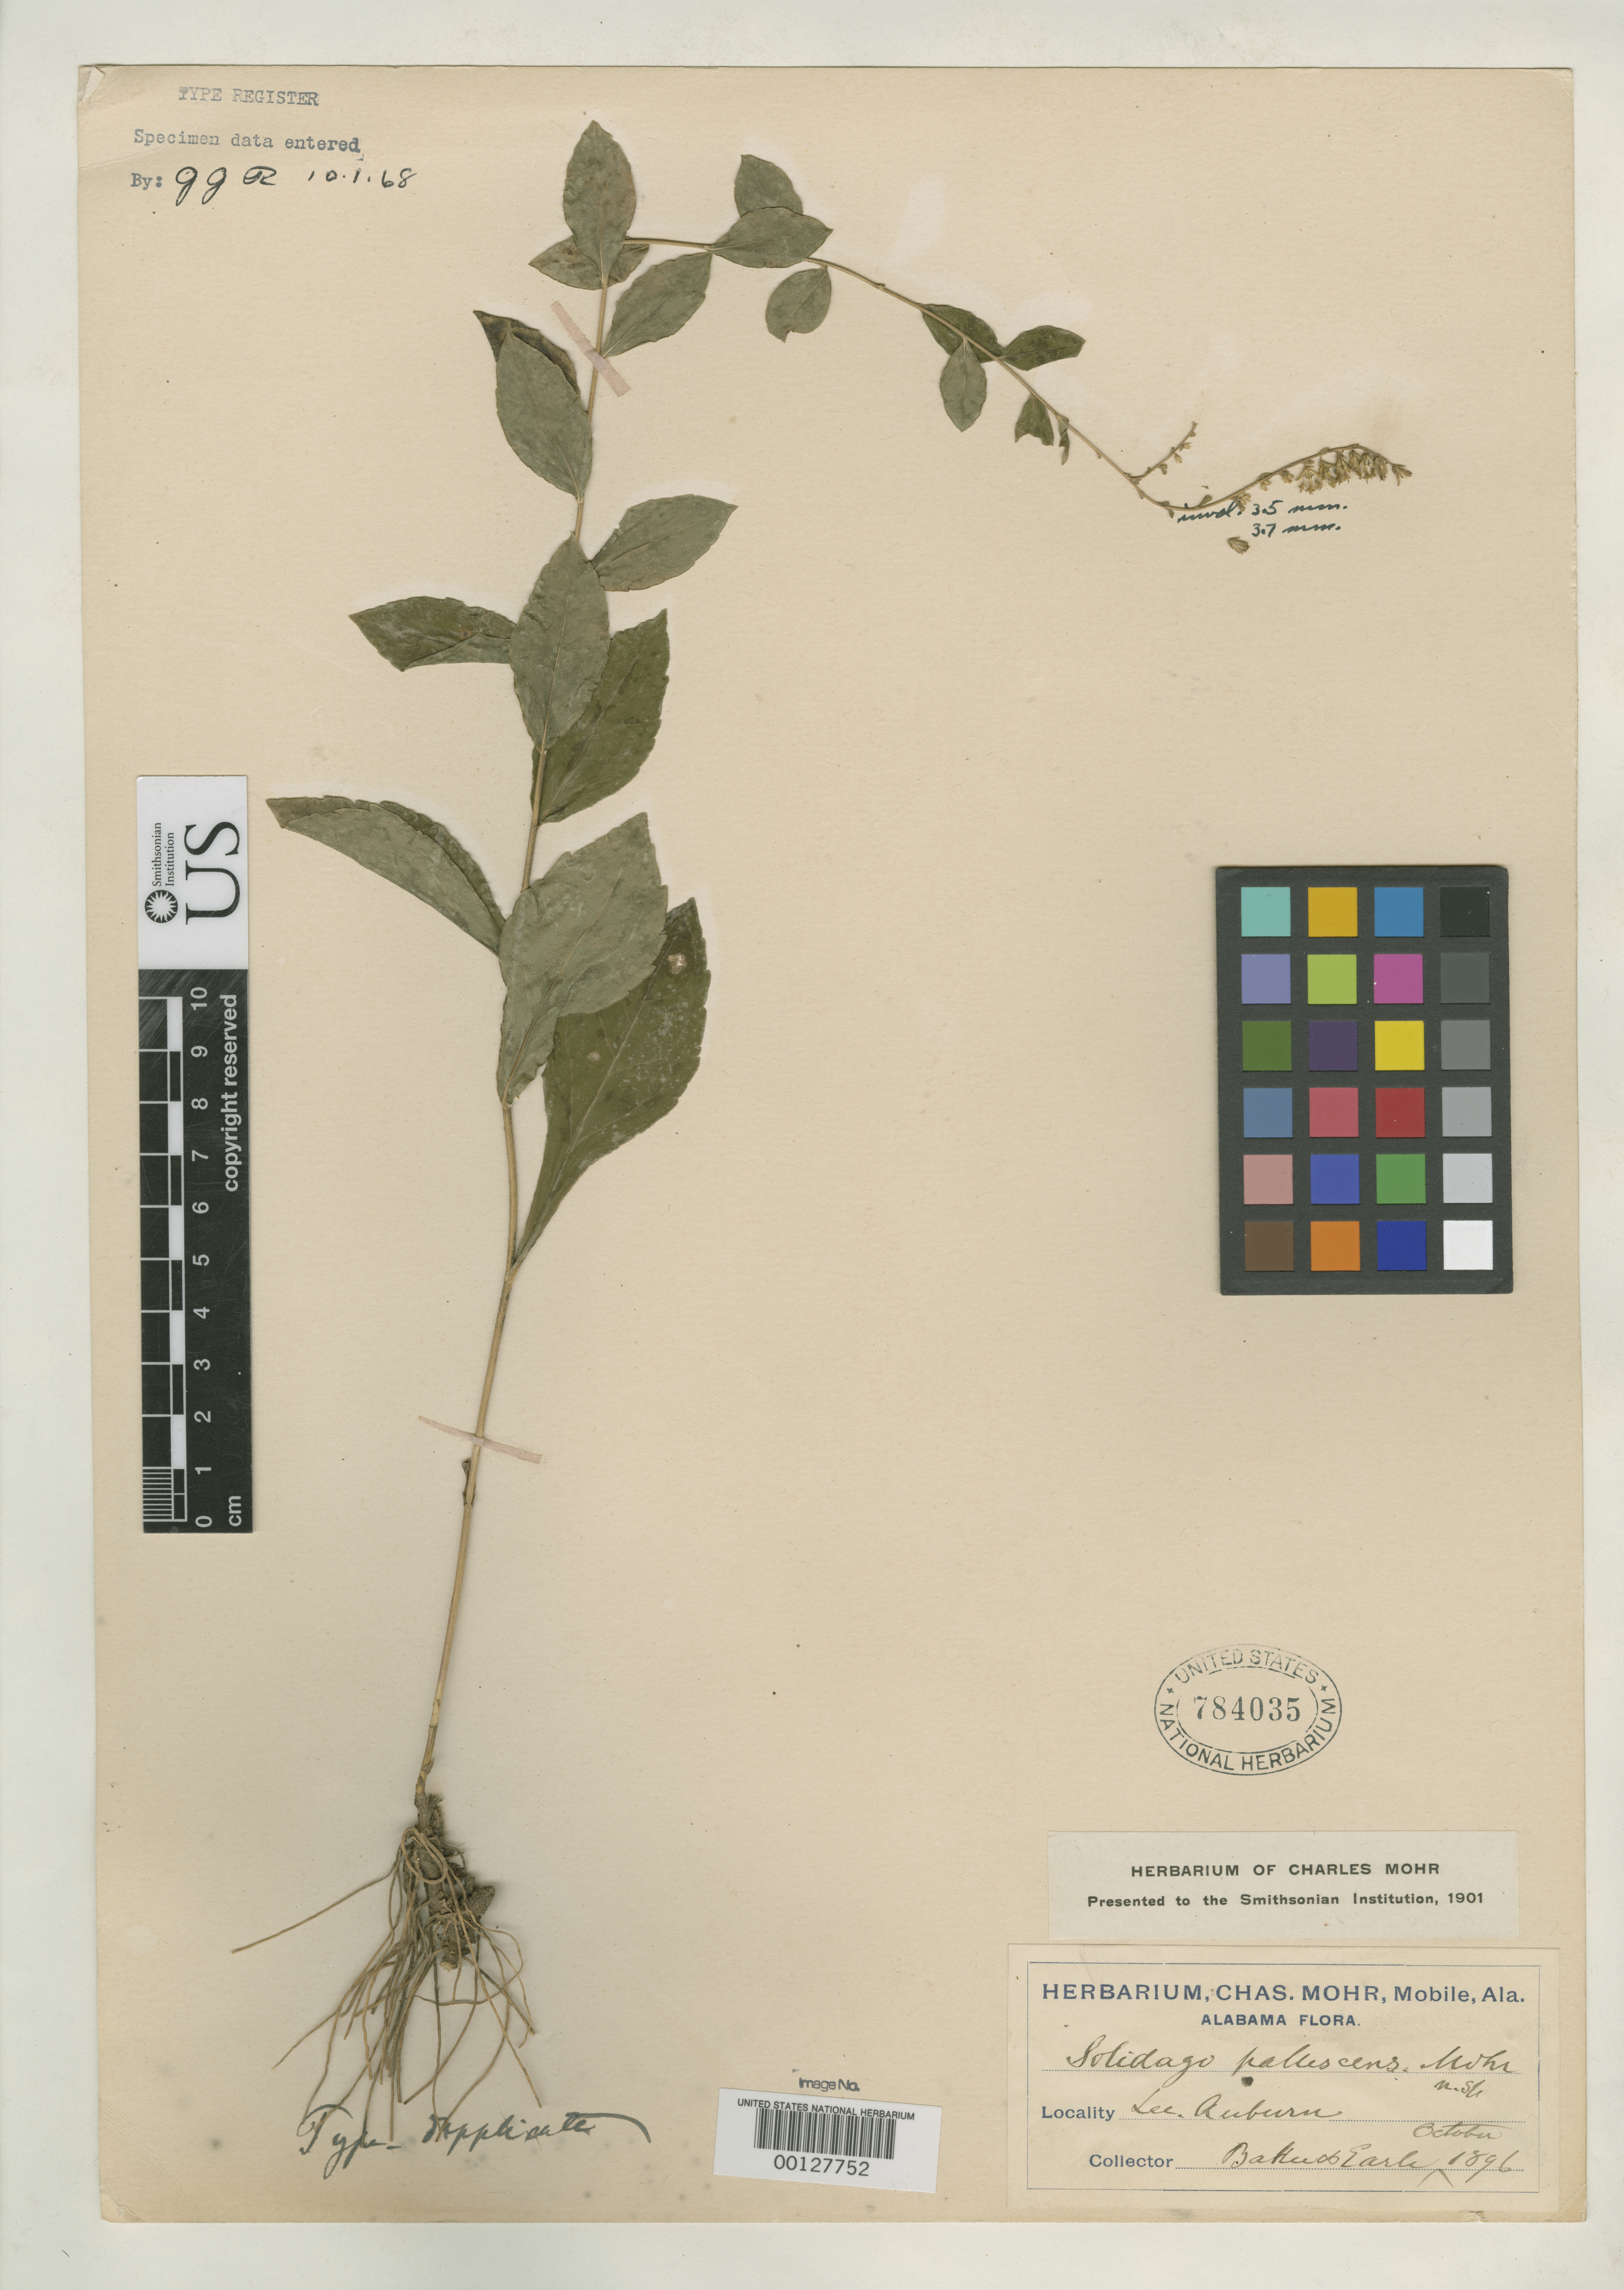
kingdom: Plantae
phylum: Tracheophyta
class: Magnoliopsida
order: Asterales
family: Asteraceae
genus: Solidago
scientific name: Solidago pallescens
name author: C. Mohr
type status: Type Material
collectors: C. F. Baker & F. S. Earle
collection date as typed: Oct 1896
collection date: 1896-10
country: United States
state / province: Alabama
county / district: Lee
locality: Auburn.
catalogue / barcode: US 784035